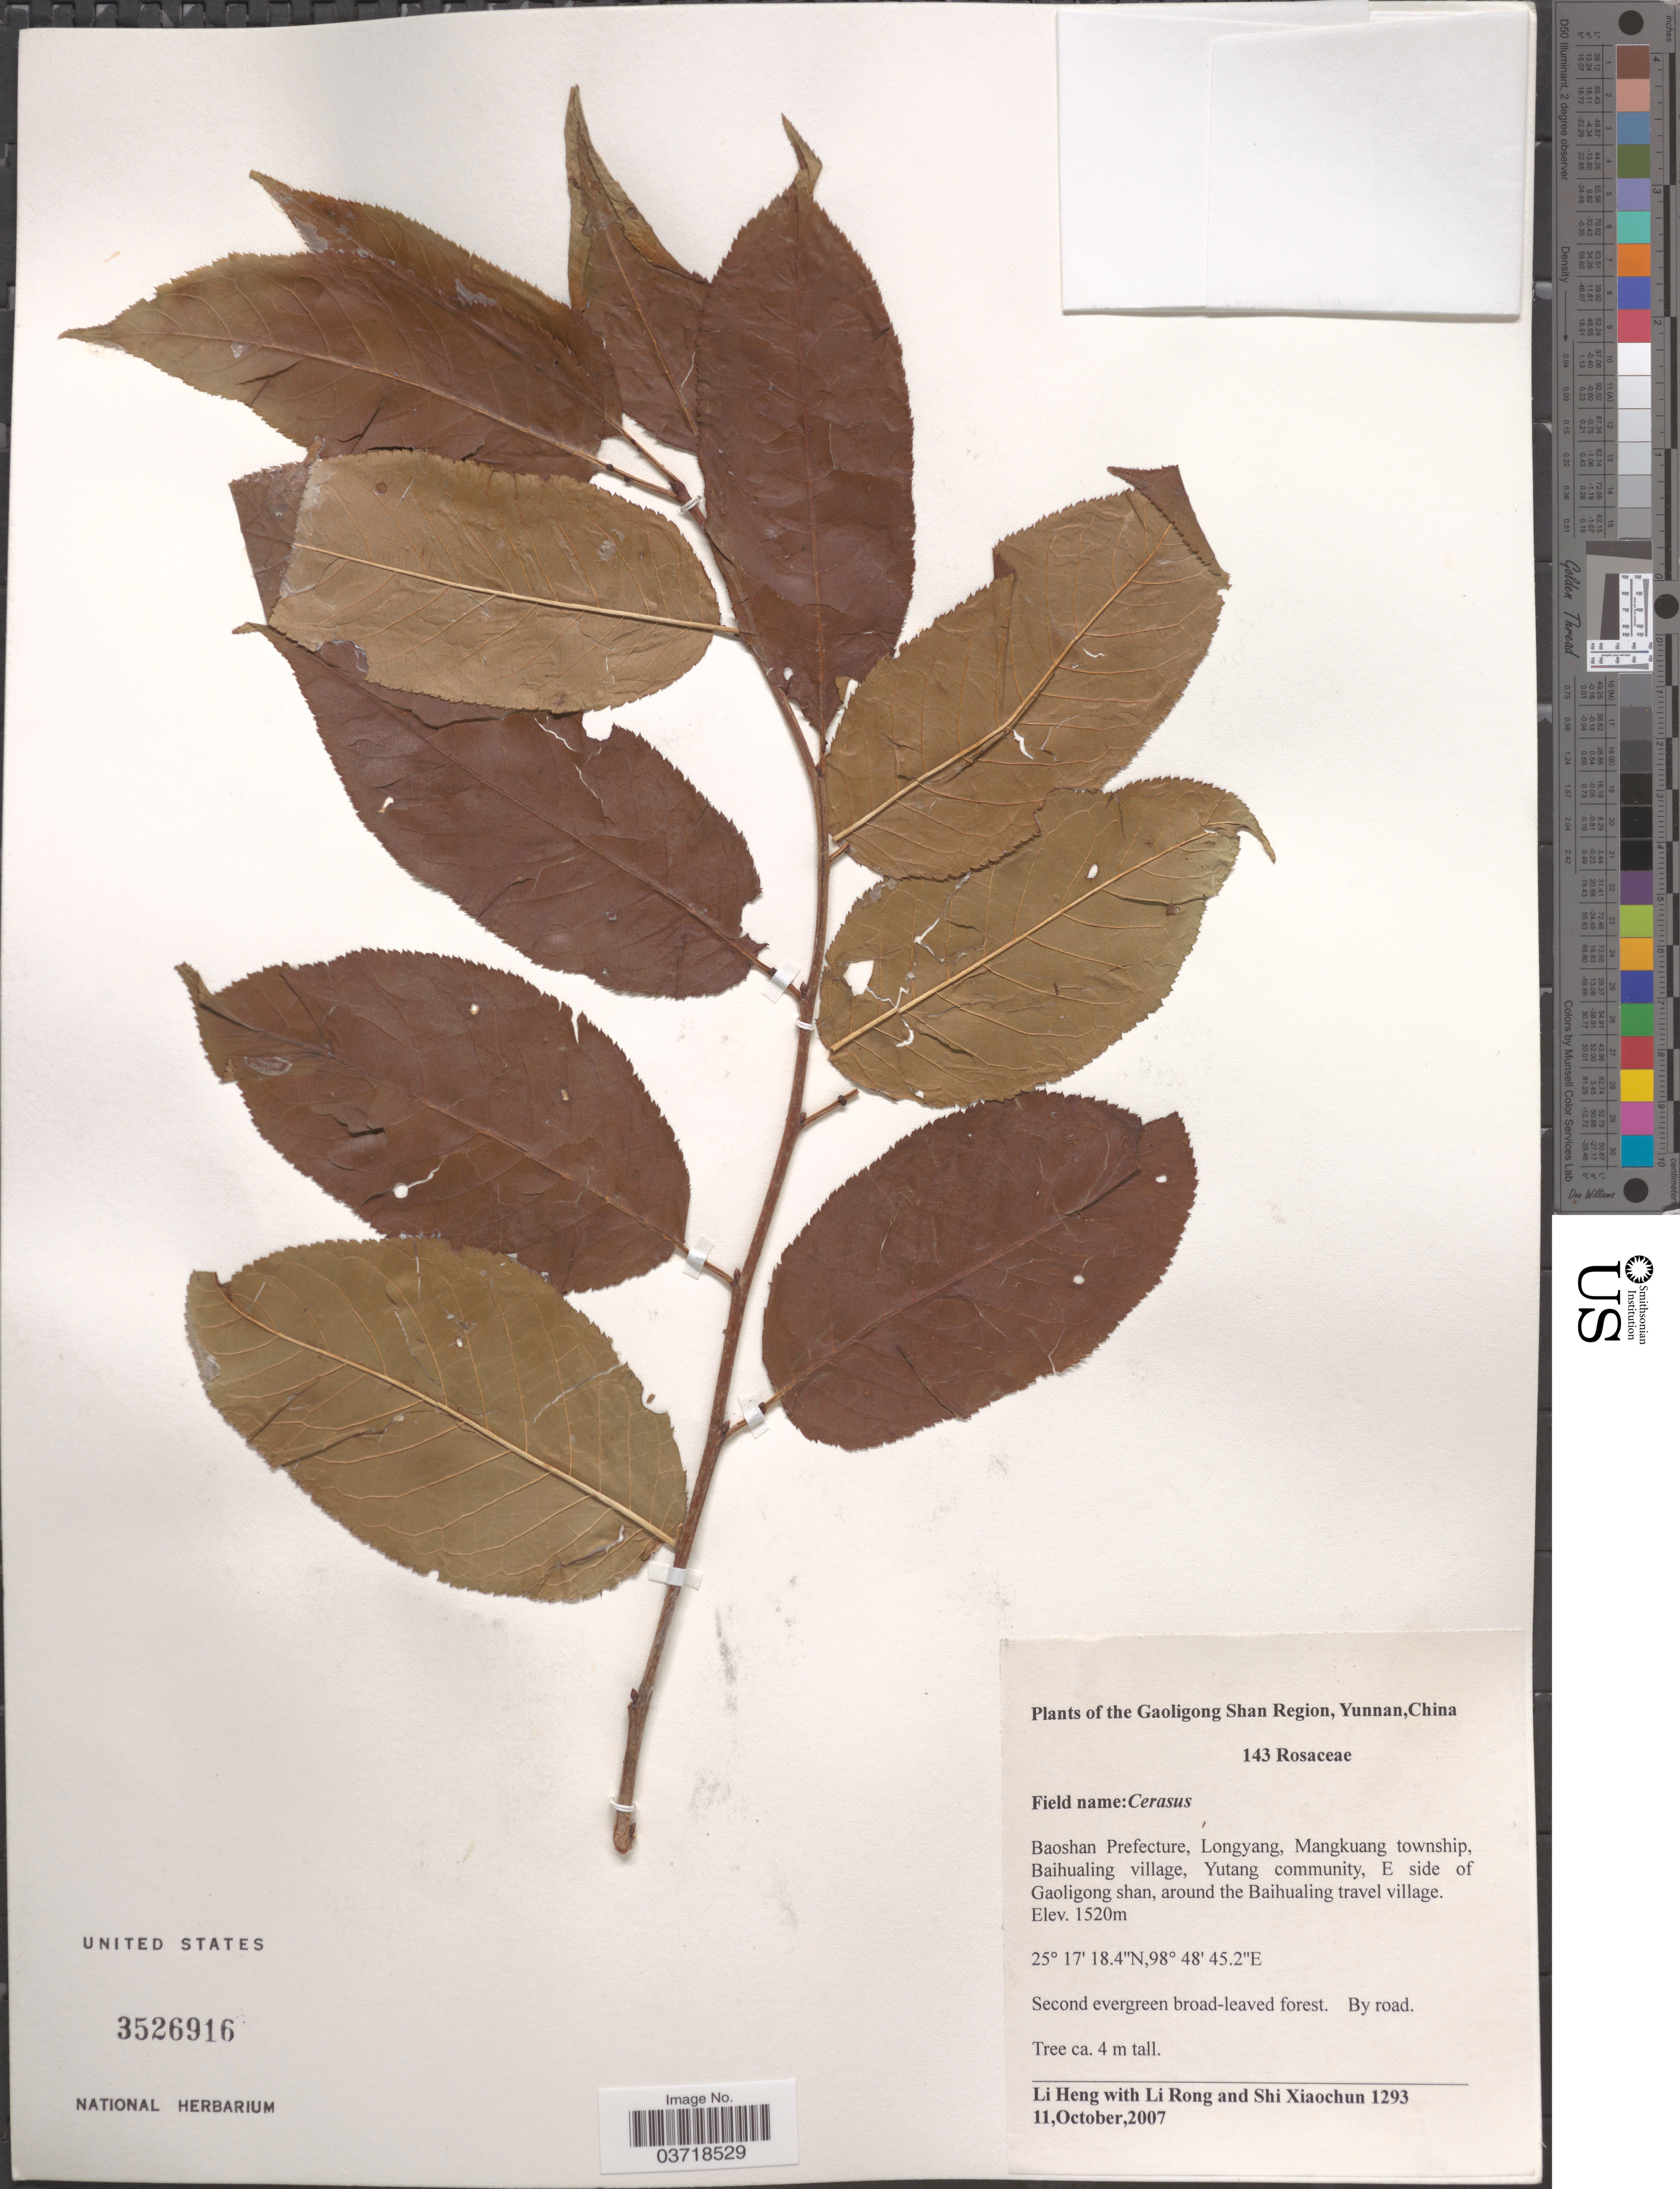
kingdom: Plantae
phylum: Tracheophyta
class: Magnoliopsida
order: Rosales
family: Rosaceae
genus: Prunus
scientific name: Prunus sp.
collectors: L. Heng, R. Li & X. C. Shi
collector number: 1293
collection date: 2007-10-11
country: China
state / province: Yunnan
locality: Gaoligong Shan Region. Baoshan Prefecture, Longyang, Mangkuang township, Baihualing village, Yutang community, E side of Gaoligong shan, around the Baihualing travel village.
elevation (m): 1520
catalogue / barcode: US 3526916